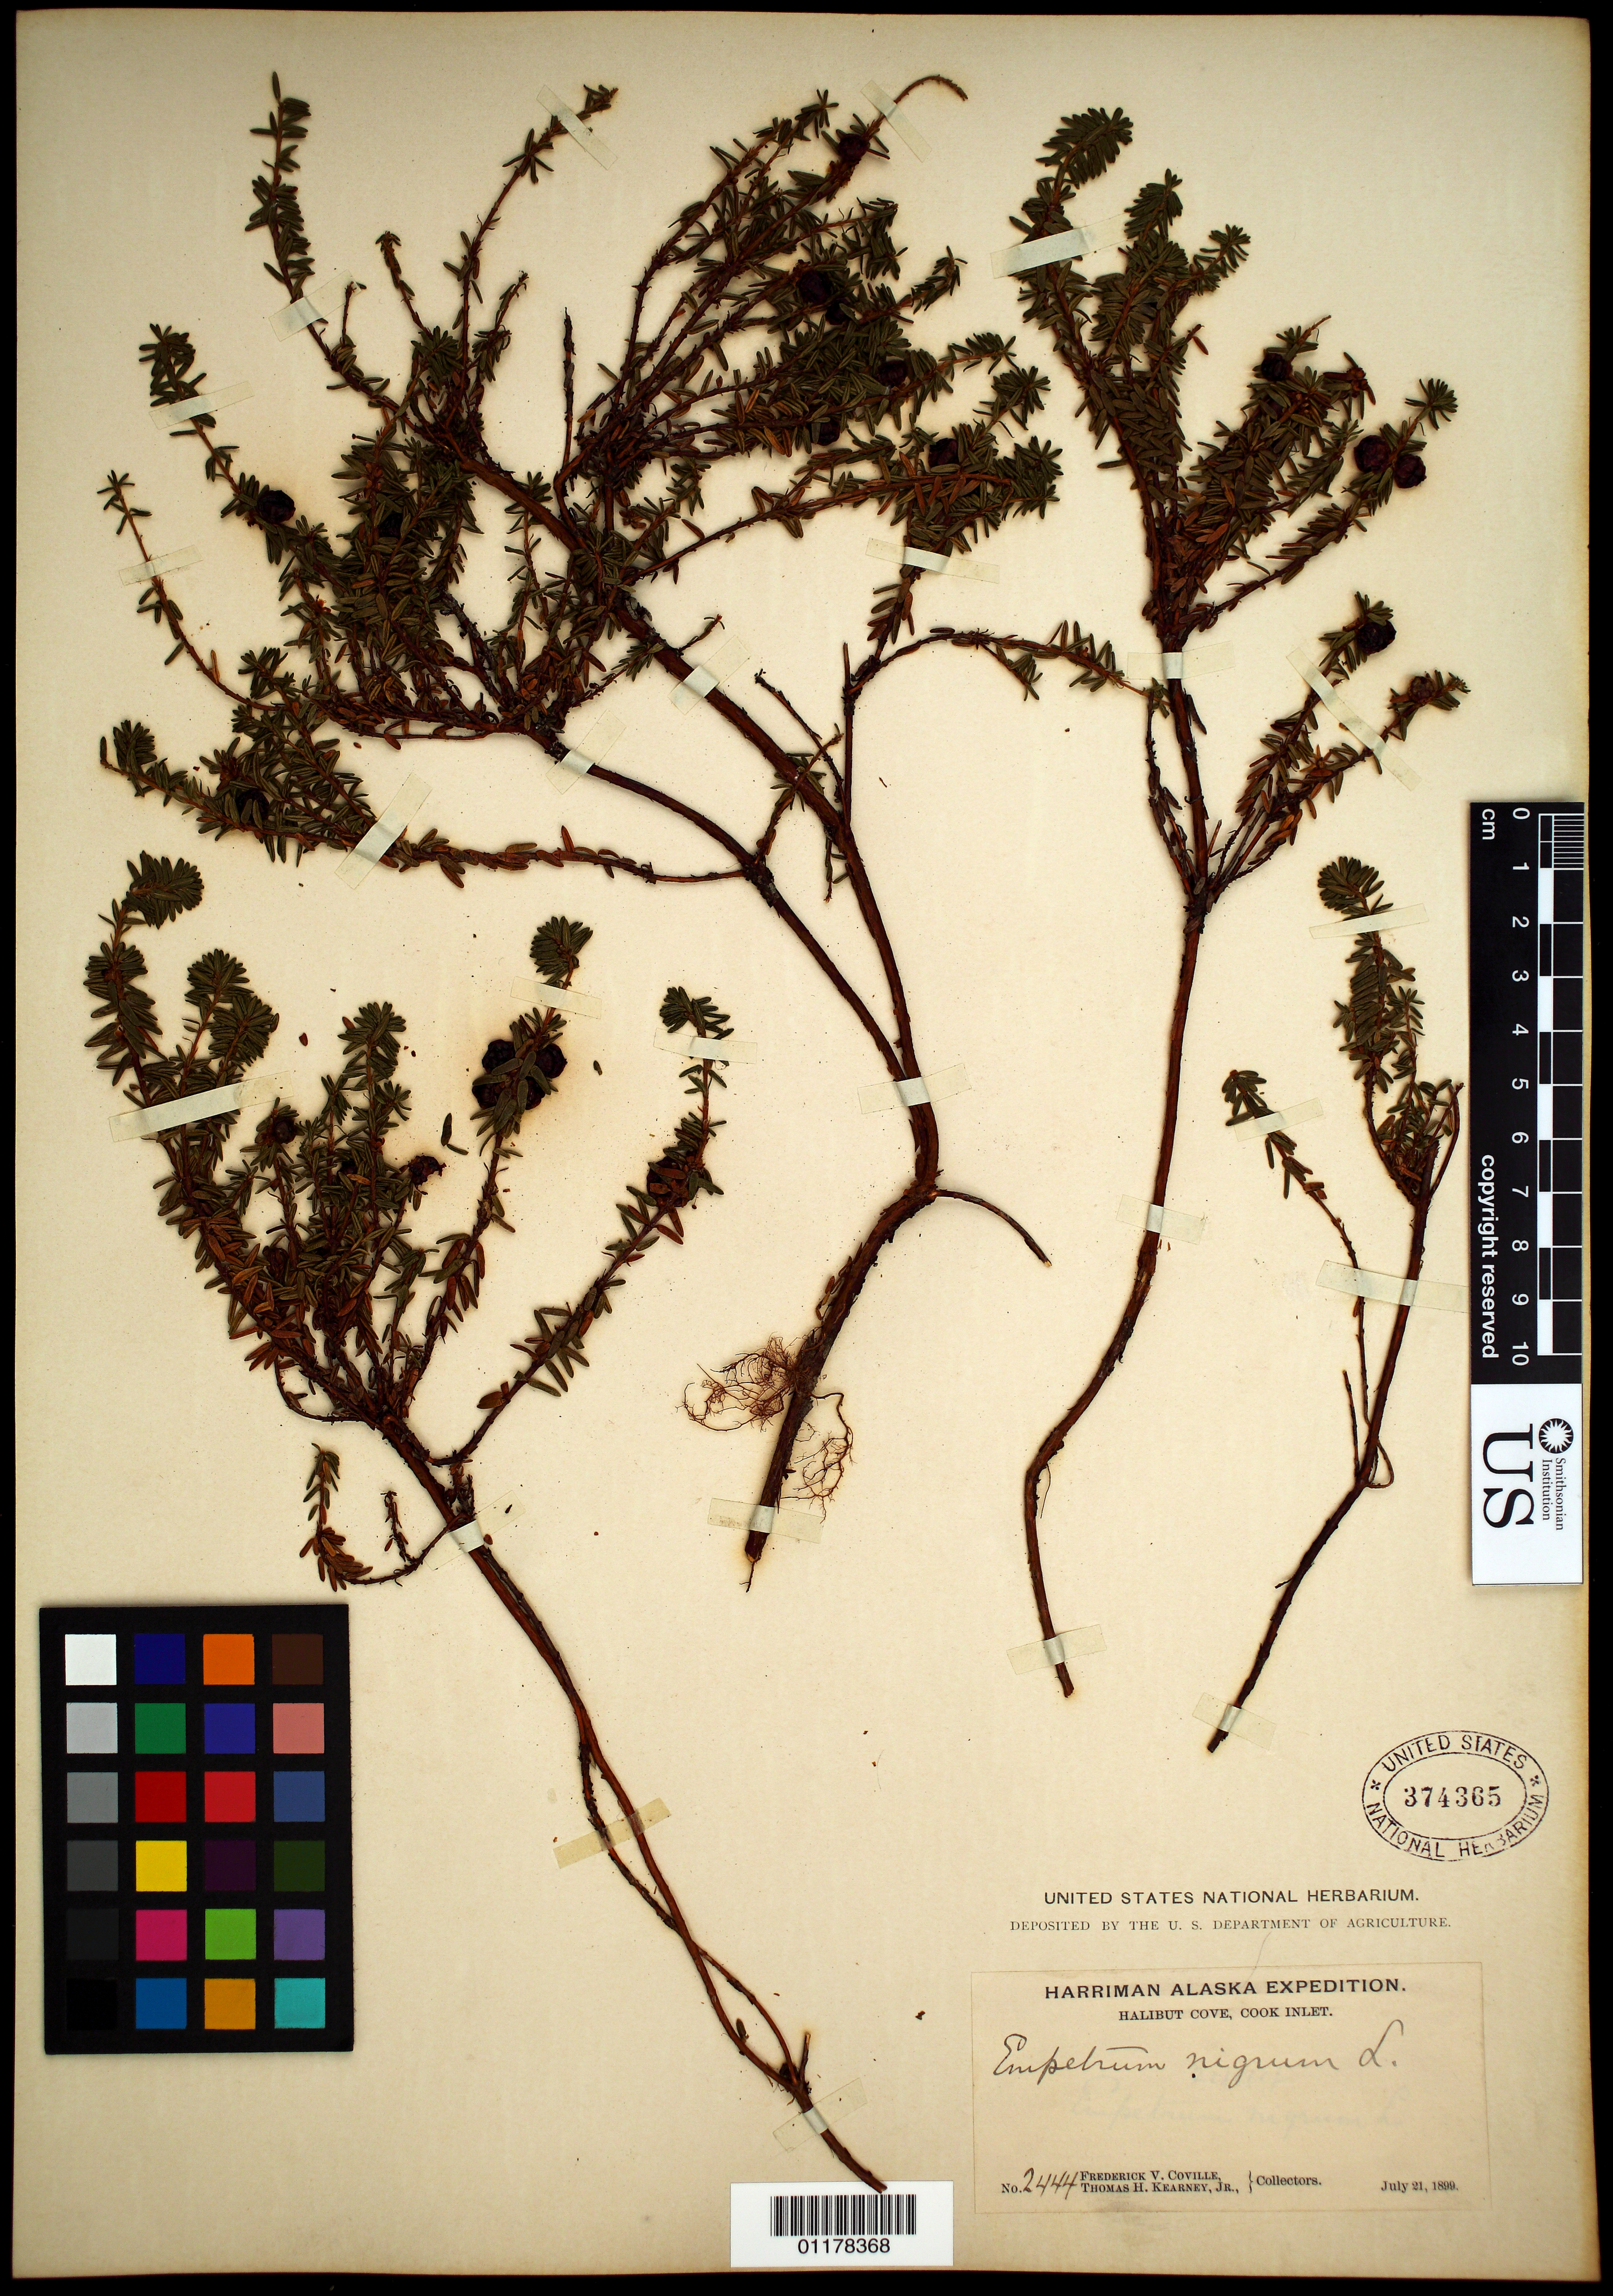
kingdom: Plantae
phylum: Tracheophyta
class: Magnoliopsida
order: Ericales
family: Ericaceae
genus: Empetrum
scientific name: Empetrum nigrum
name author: L.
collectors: F. V. Coville & T. H. Kearney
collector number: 2444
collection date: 1899-07-21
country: United States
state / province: Alaska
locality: Halibut Cove, Cook Inlet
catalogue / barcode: US 374365